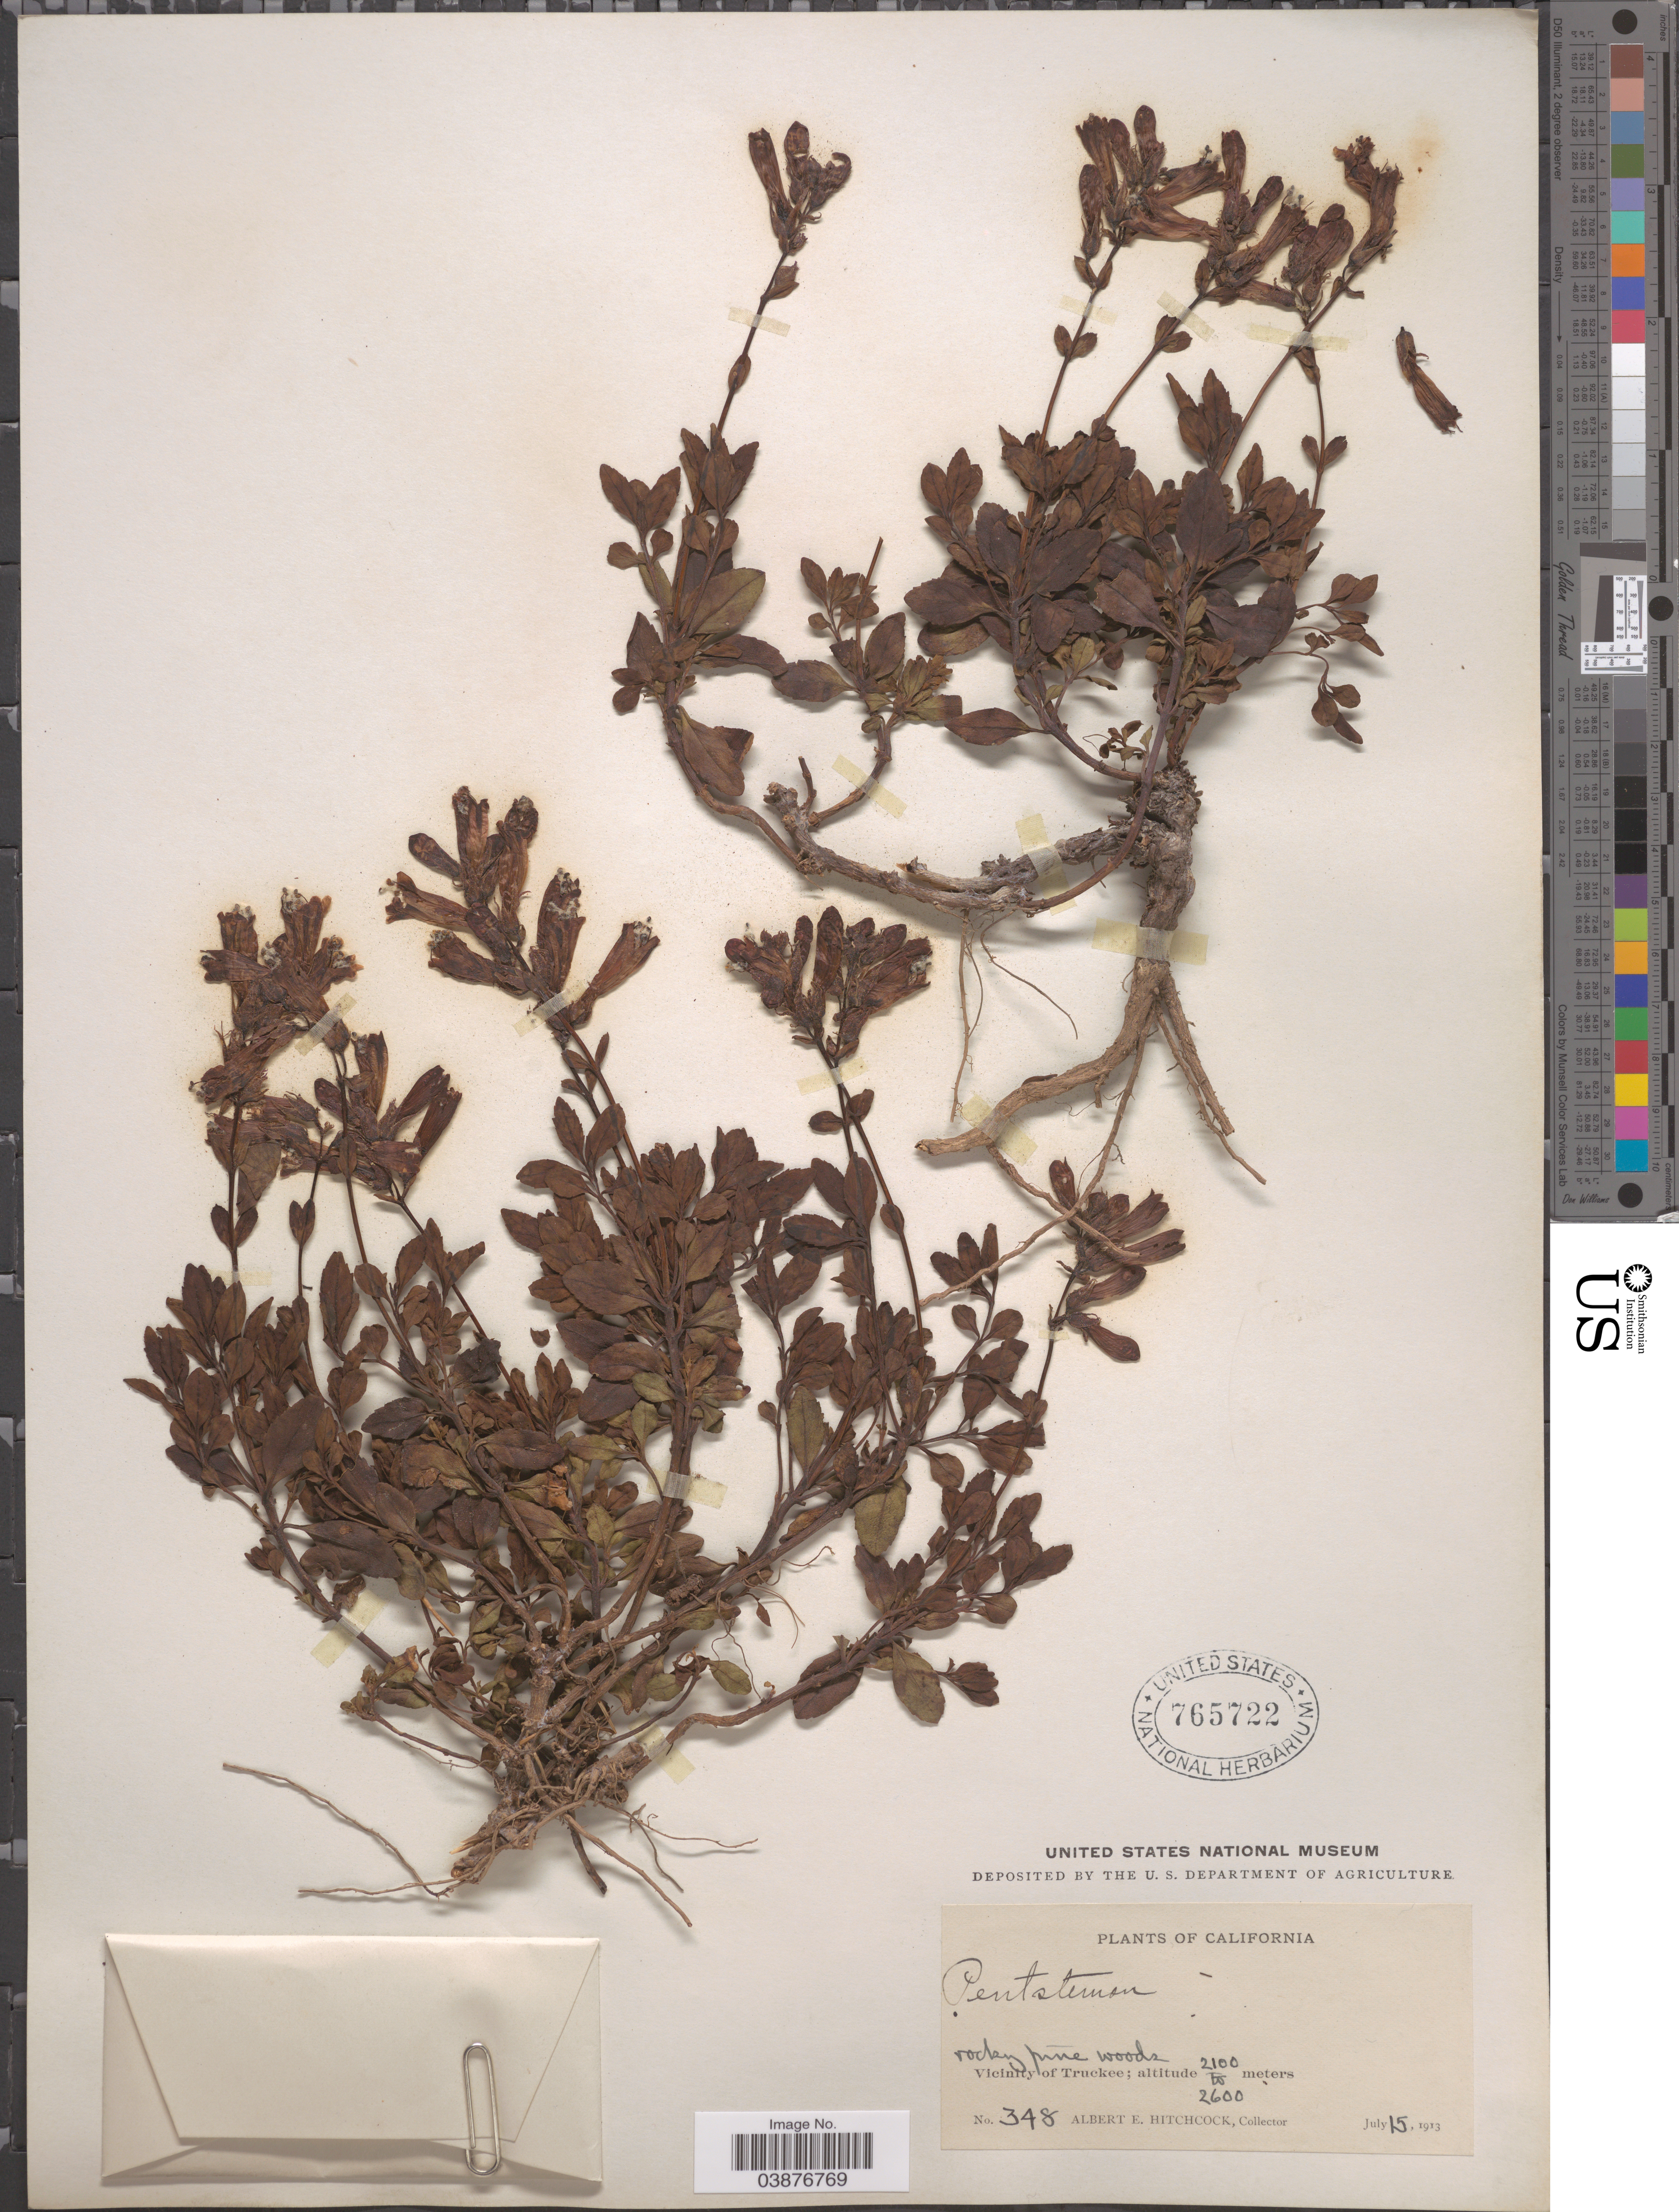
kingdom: Plantae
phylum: Tracheophyta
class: Magnoliopsida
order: Lamiales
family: Plantaginaceae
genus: Penstemon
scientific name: Penstemon newberryi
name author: A. Gray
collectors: A. Hitchcock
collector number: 348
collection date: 1913-07-15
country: United States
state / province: California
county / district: Nevada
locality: Vicinity of Truckee.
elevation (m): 2100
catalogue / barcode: US 765722